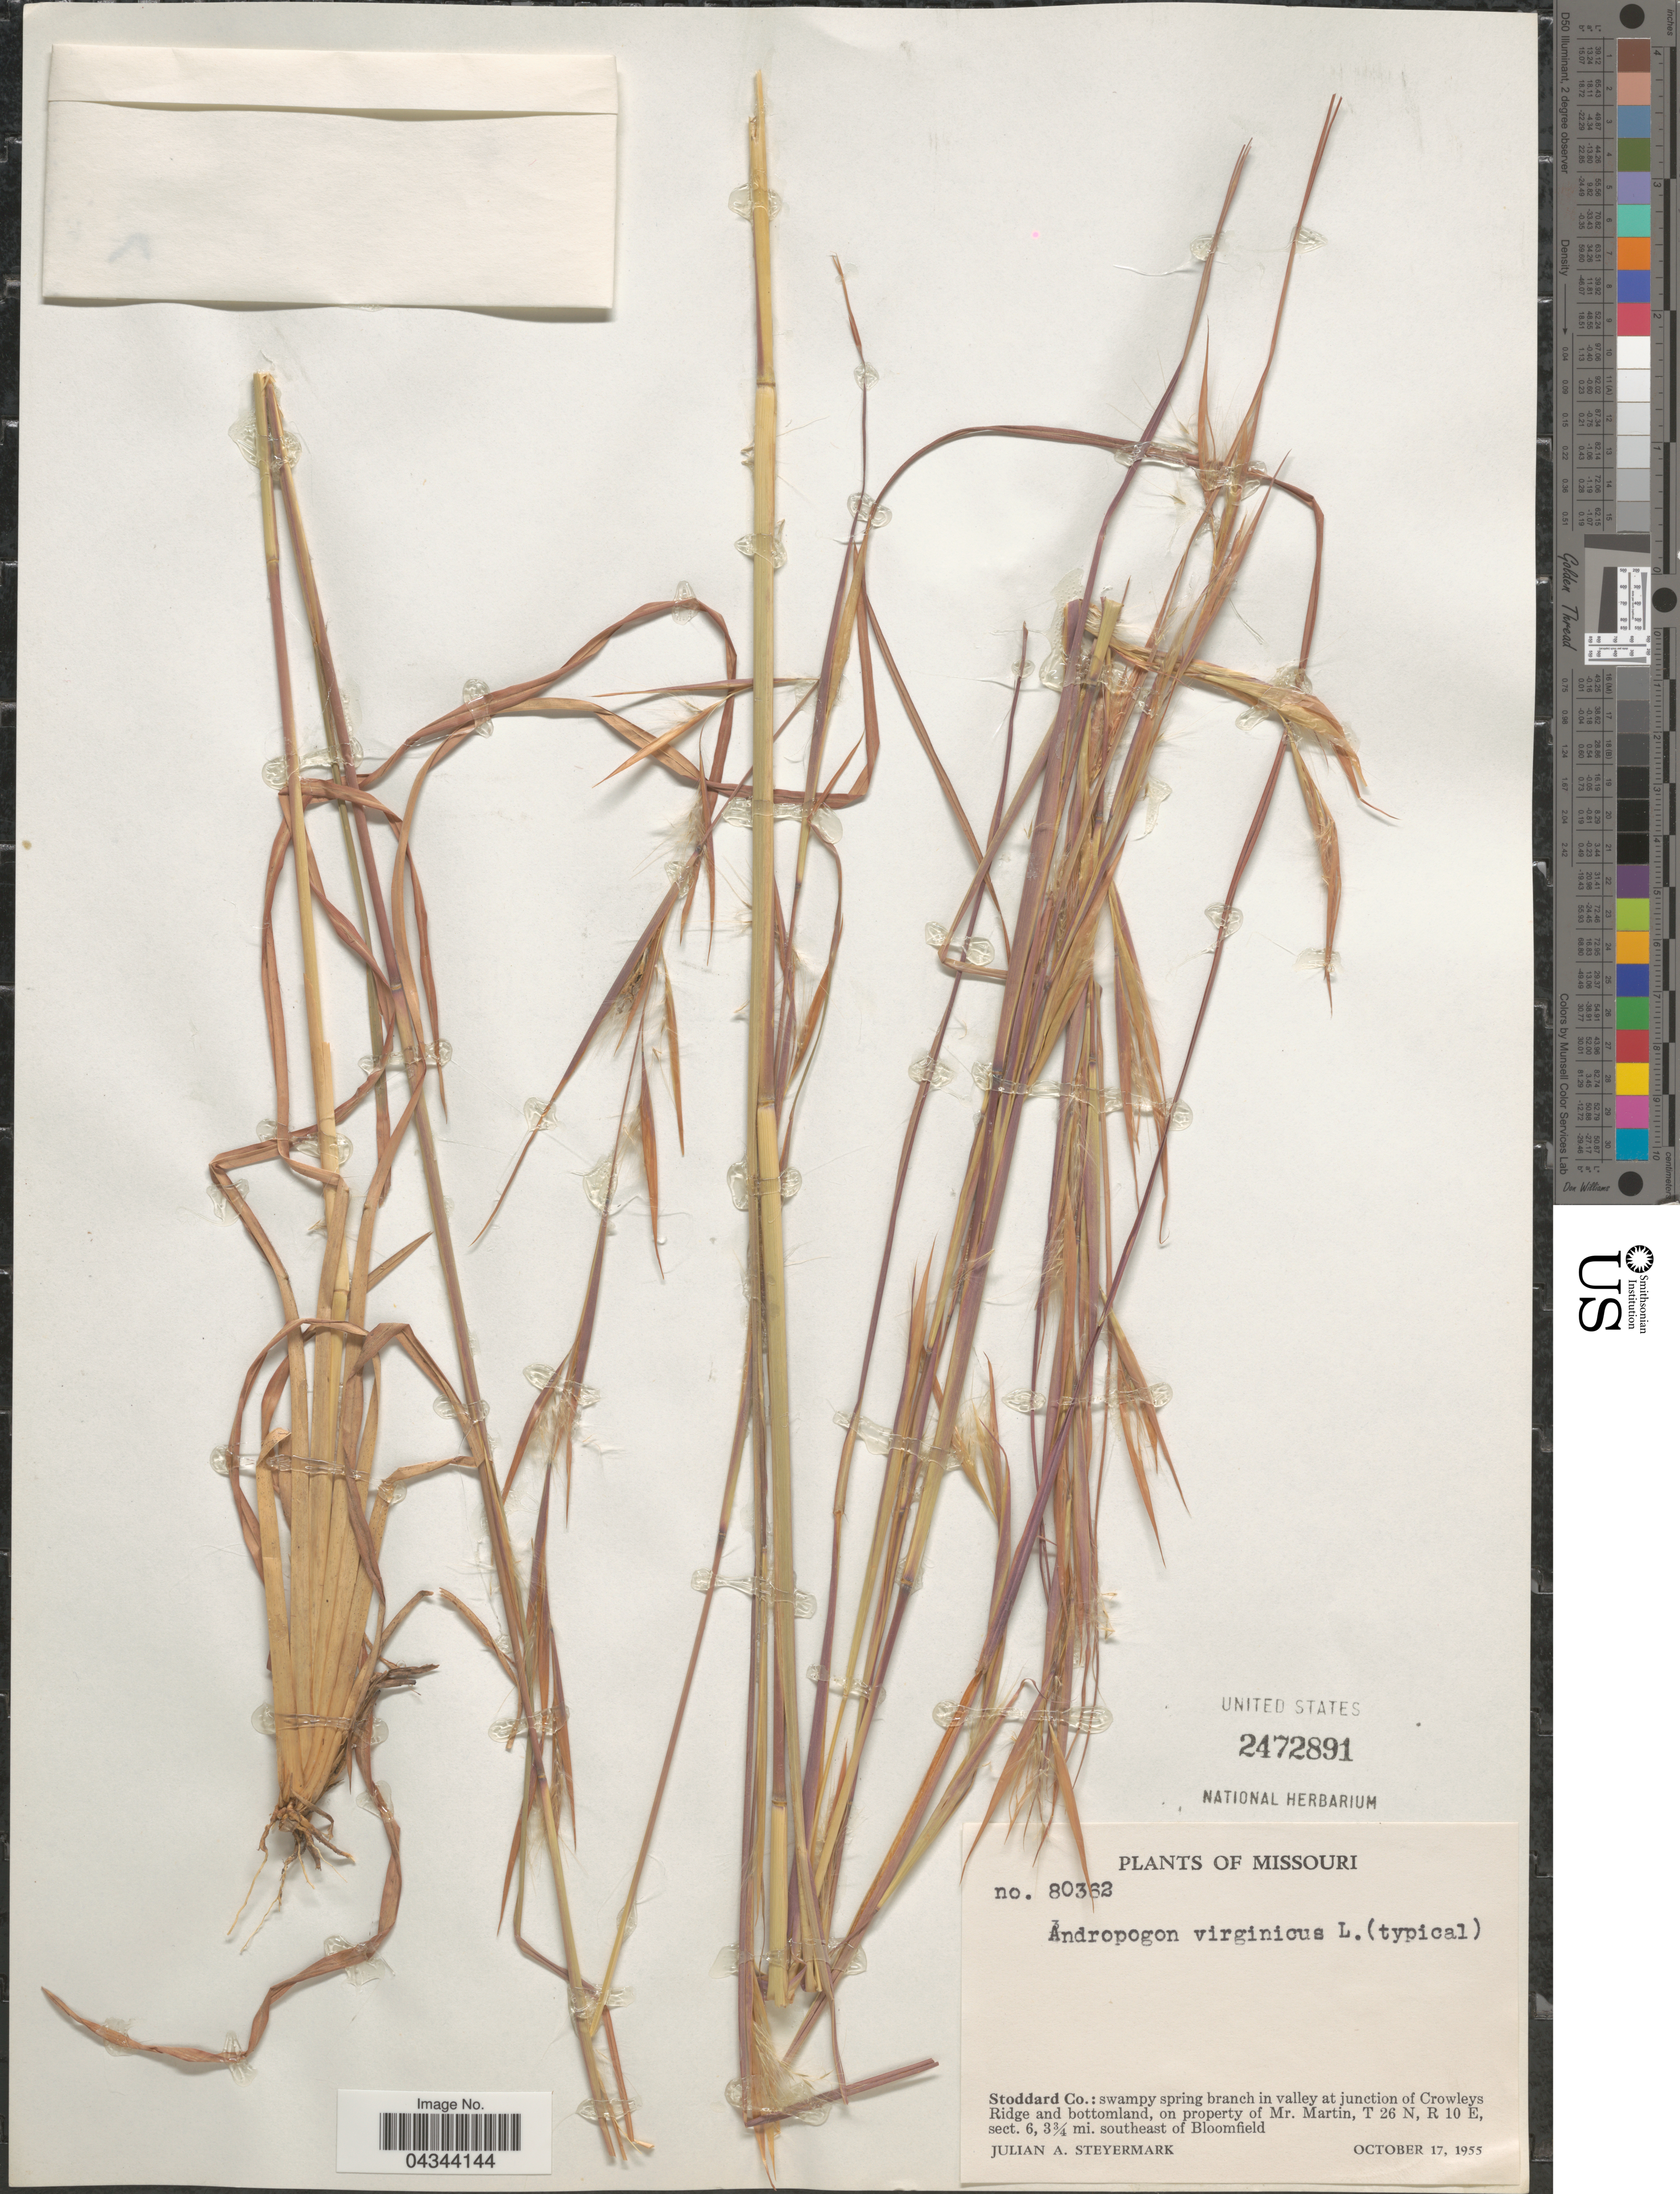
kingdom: Plantae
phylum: Tracheophyta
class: Liliopsida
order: Poales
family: Poaceae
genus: Andropogon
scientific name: Andropogon virginicus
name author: L.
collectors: J. Steyermark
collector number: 80362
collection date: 1955-10-17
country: United States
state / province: Missouri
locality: Stoddard Co.: in valley at junction of Crowleys Ridge and bottomland, on property of Mr. Martin, T 26 N, R 10 E, sect. 6,3¾ mi. southeast of Bloomfield.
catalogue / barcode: US 2472891